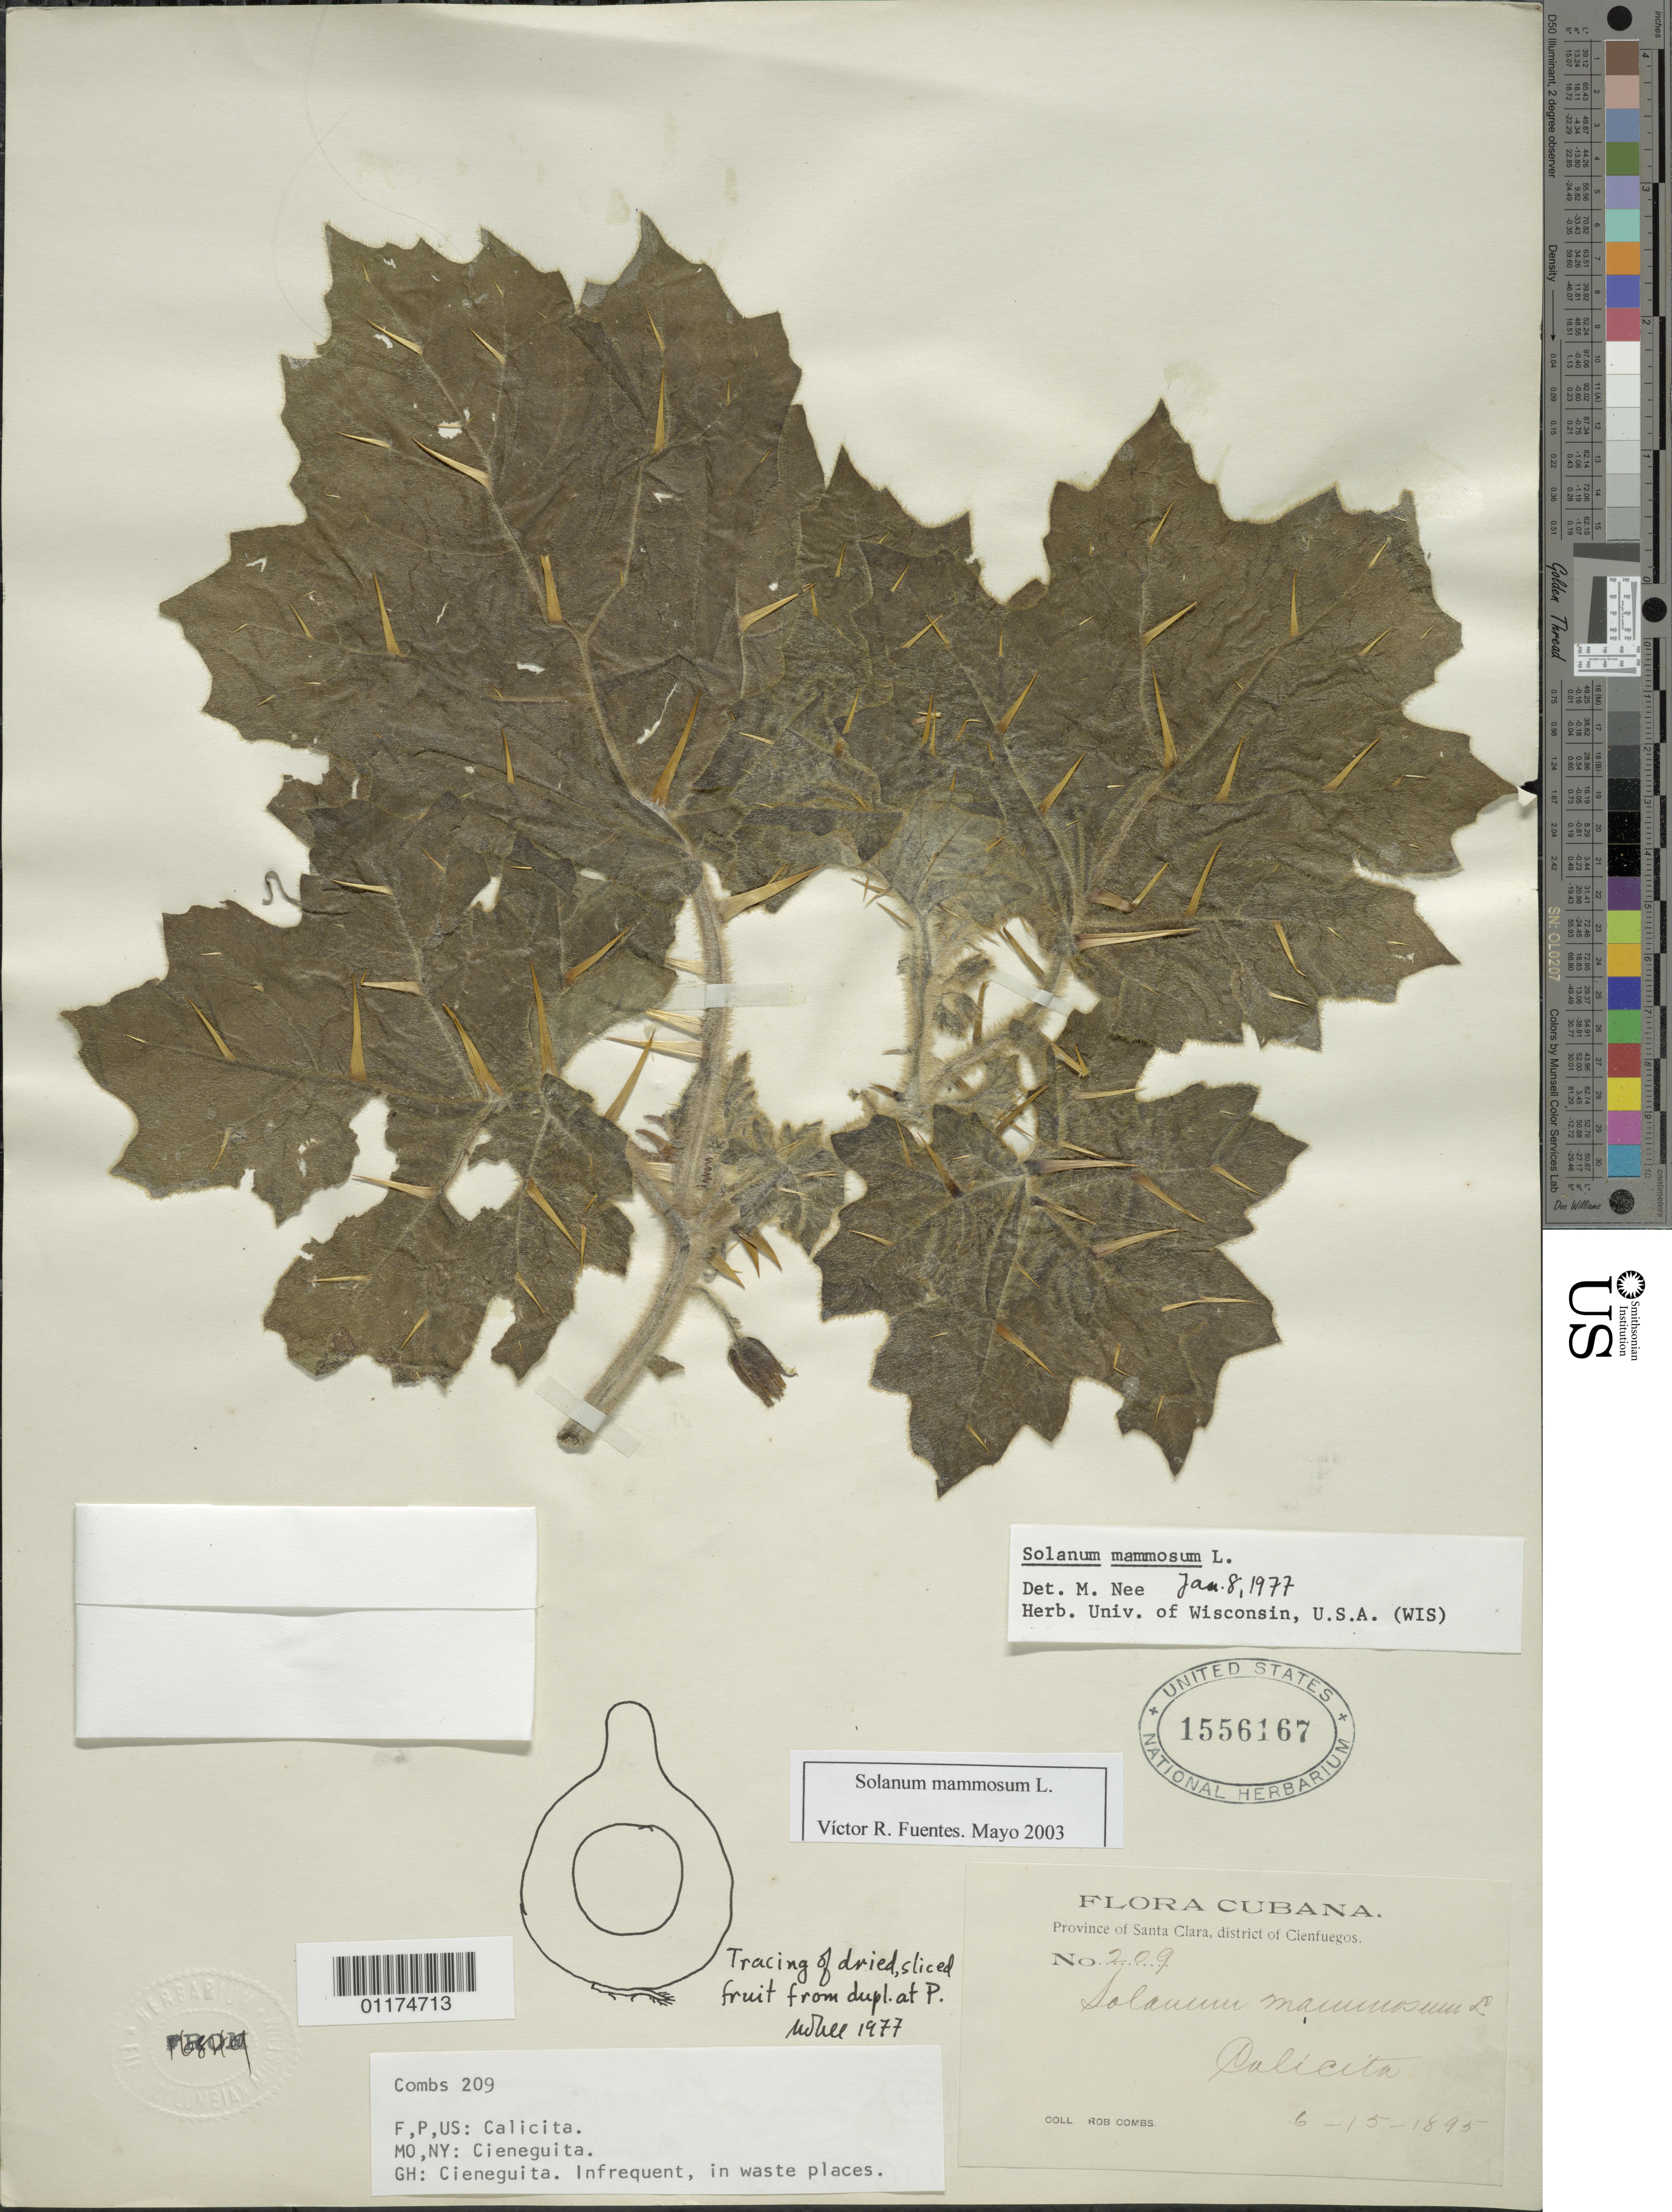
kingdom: Plantae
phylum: Tracheophyta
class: Magnoliopsida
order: Solanales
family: Solanaceae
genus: Solanum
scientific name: Solanum mammosum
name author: L.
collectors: R. Combs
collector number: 209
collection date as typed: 15 Jun 1895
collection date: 1895-06-15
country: Cuba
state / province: Cienfuegos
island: Cuba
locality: Province of Santa Clara, district of Cienfuegos.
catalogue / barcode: US 1556167